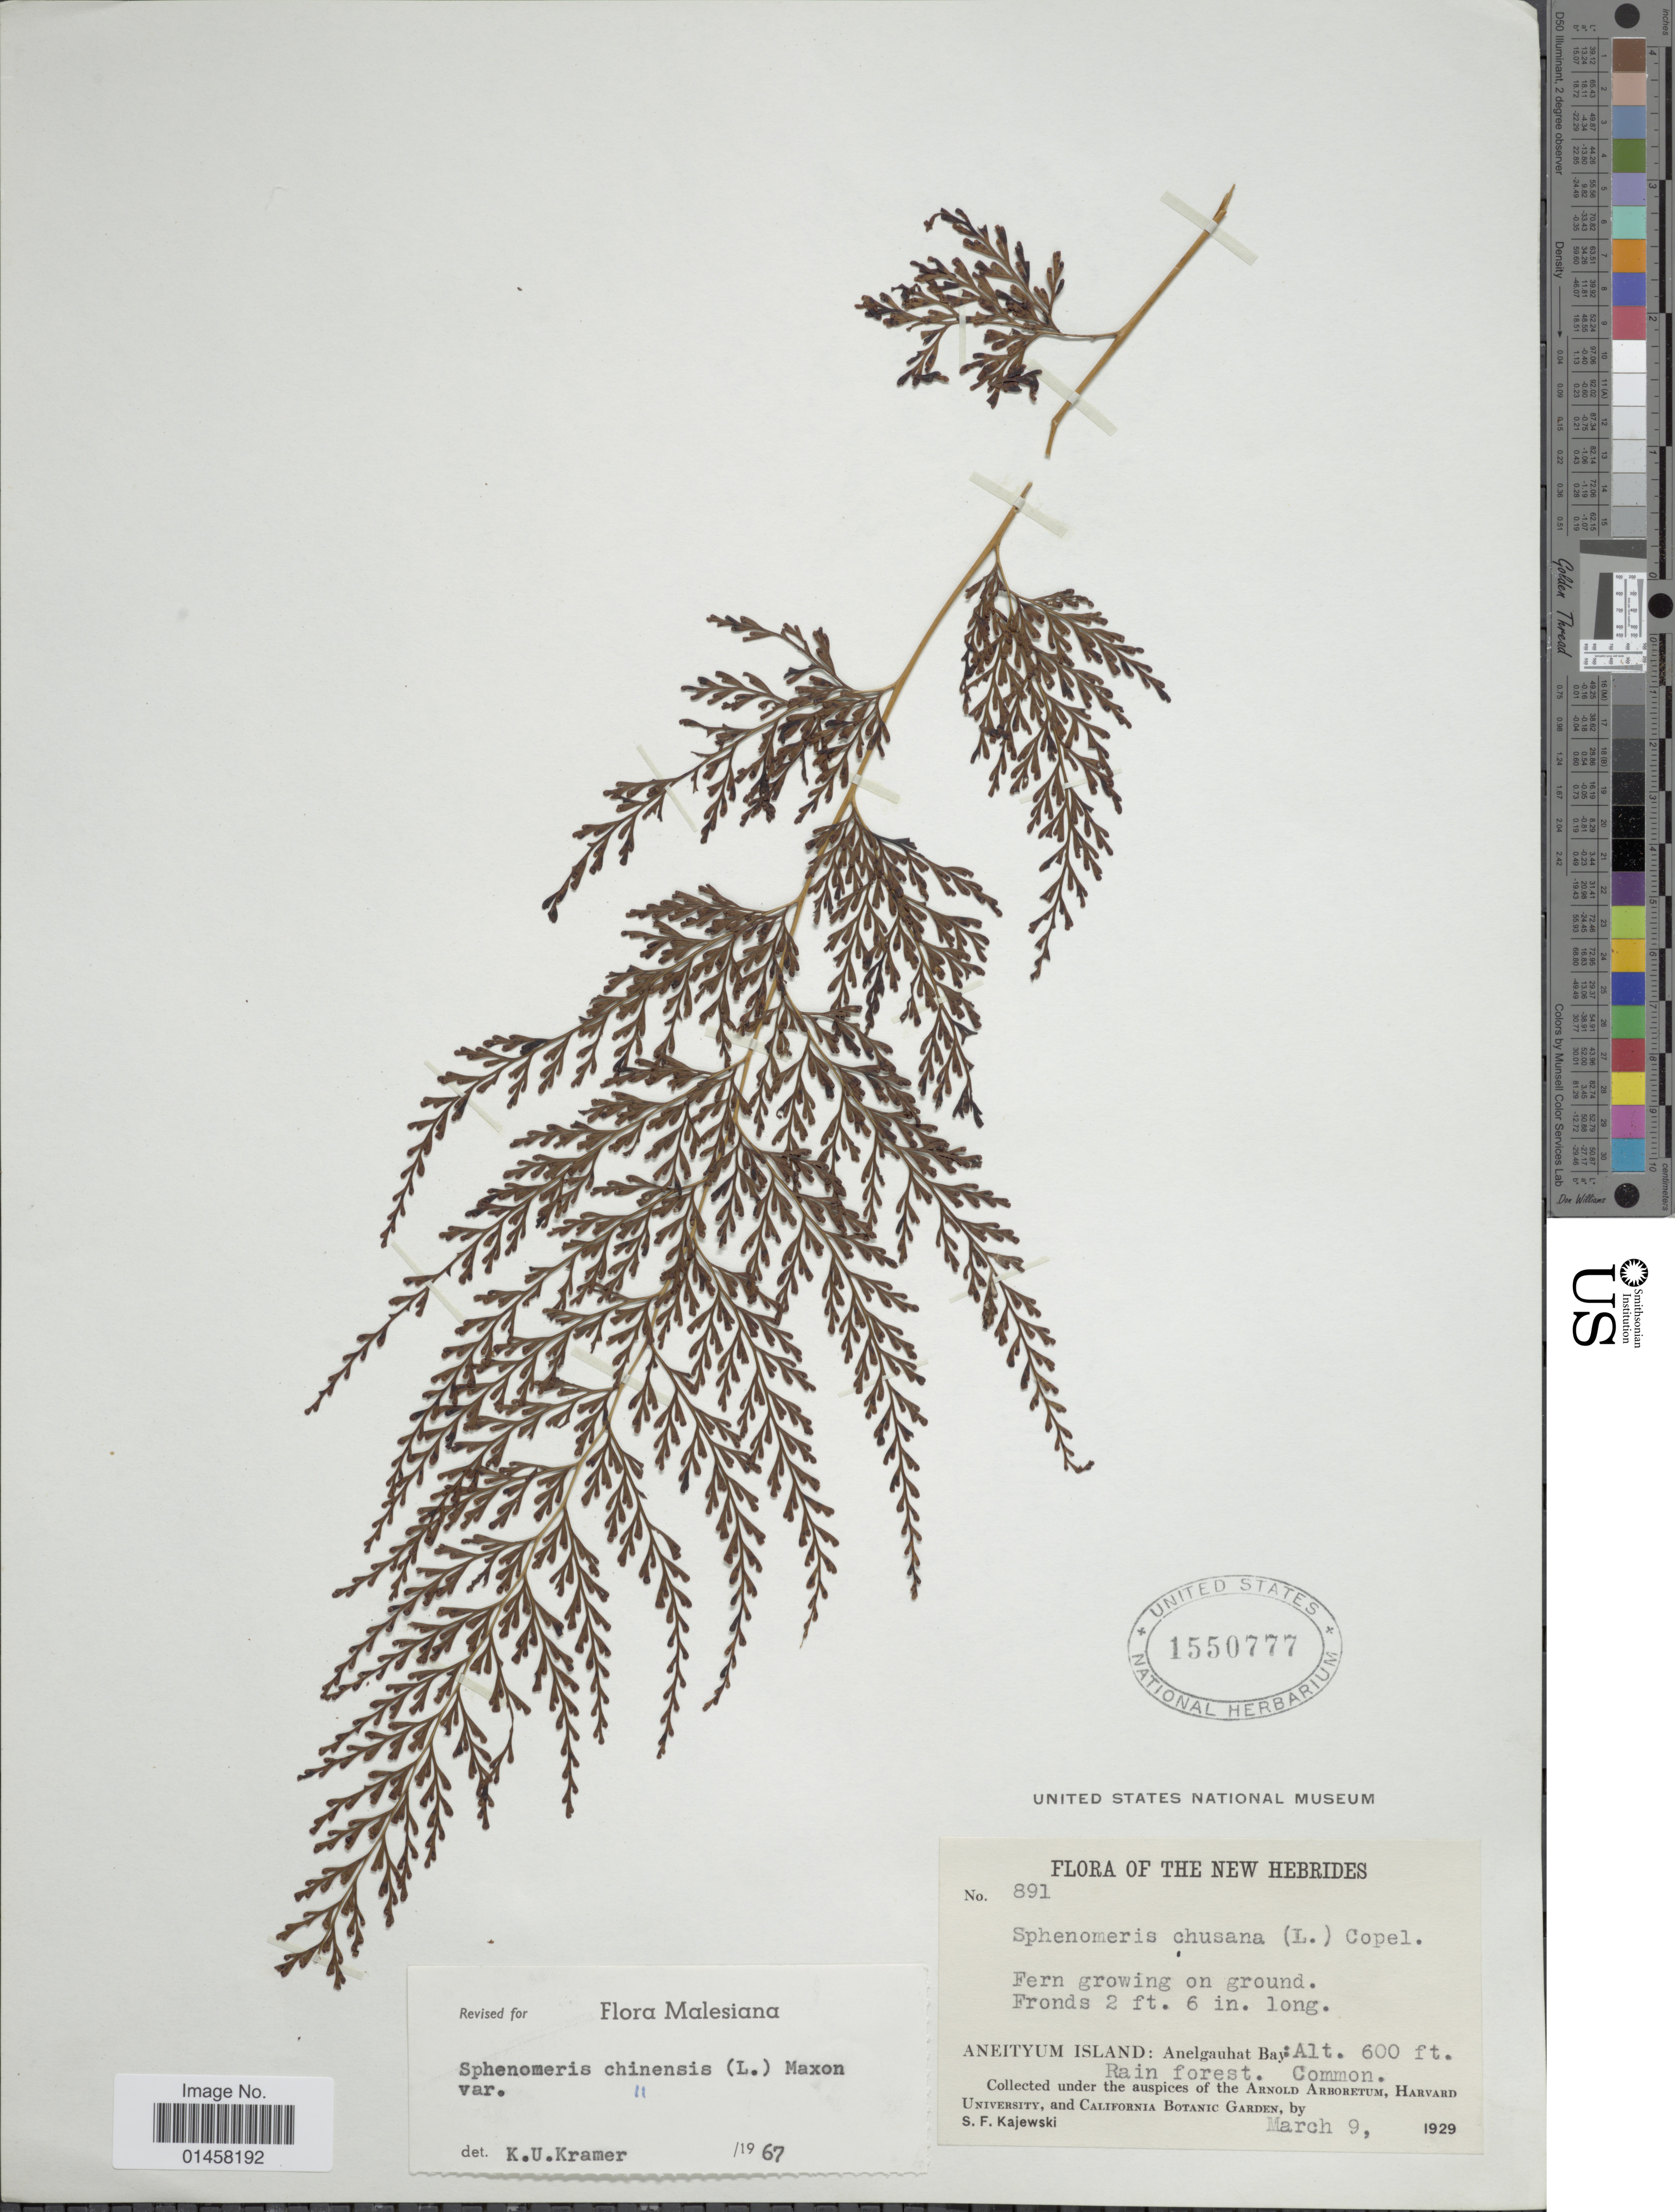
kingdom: Plantae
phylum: Tracheophyta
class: Polypodiopsida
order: Polypodiales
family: Lindsaeaceae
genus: Sphenomeris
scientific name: Sphenomeris chinensis var. chinensis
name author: (L.) Maxon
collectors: S. Kajewski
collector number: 891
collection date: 1929-03-09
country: Vanuatu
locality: The New Hebrides. Aneityum Island: Anelgauhat Bay.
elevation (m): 183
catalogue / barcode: US 1550777